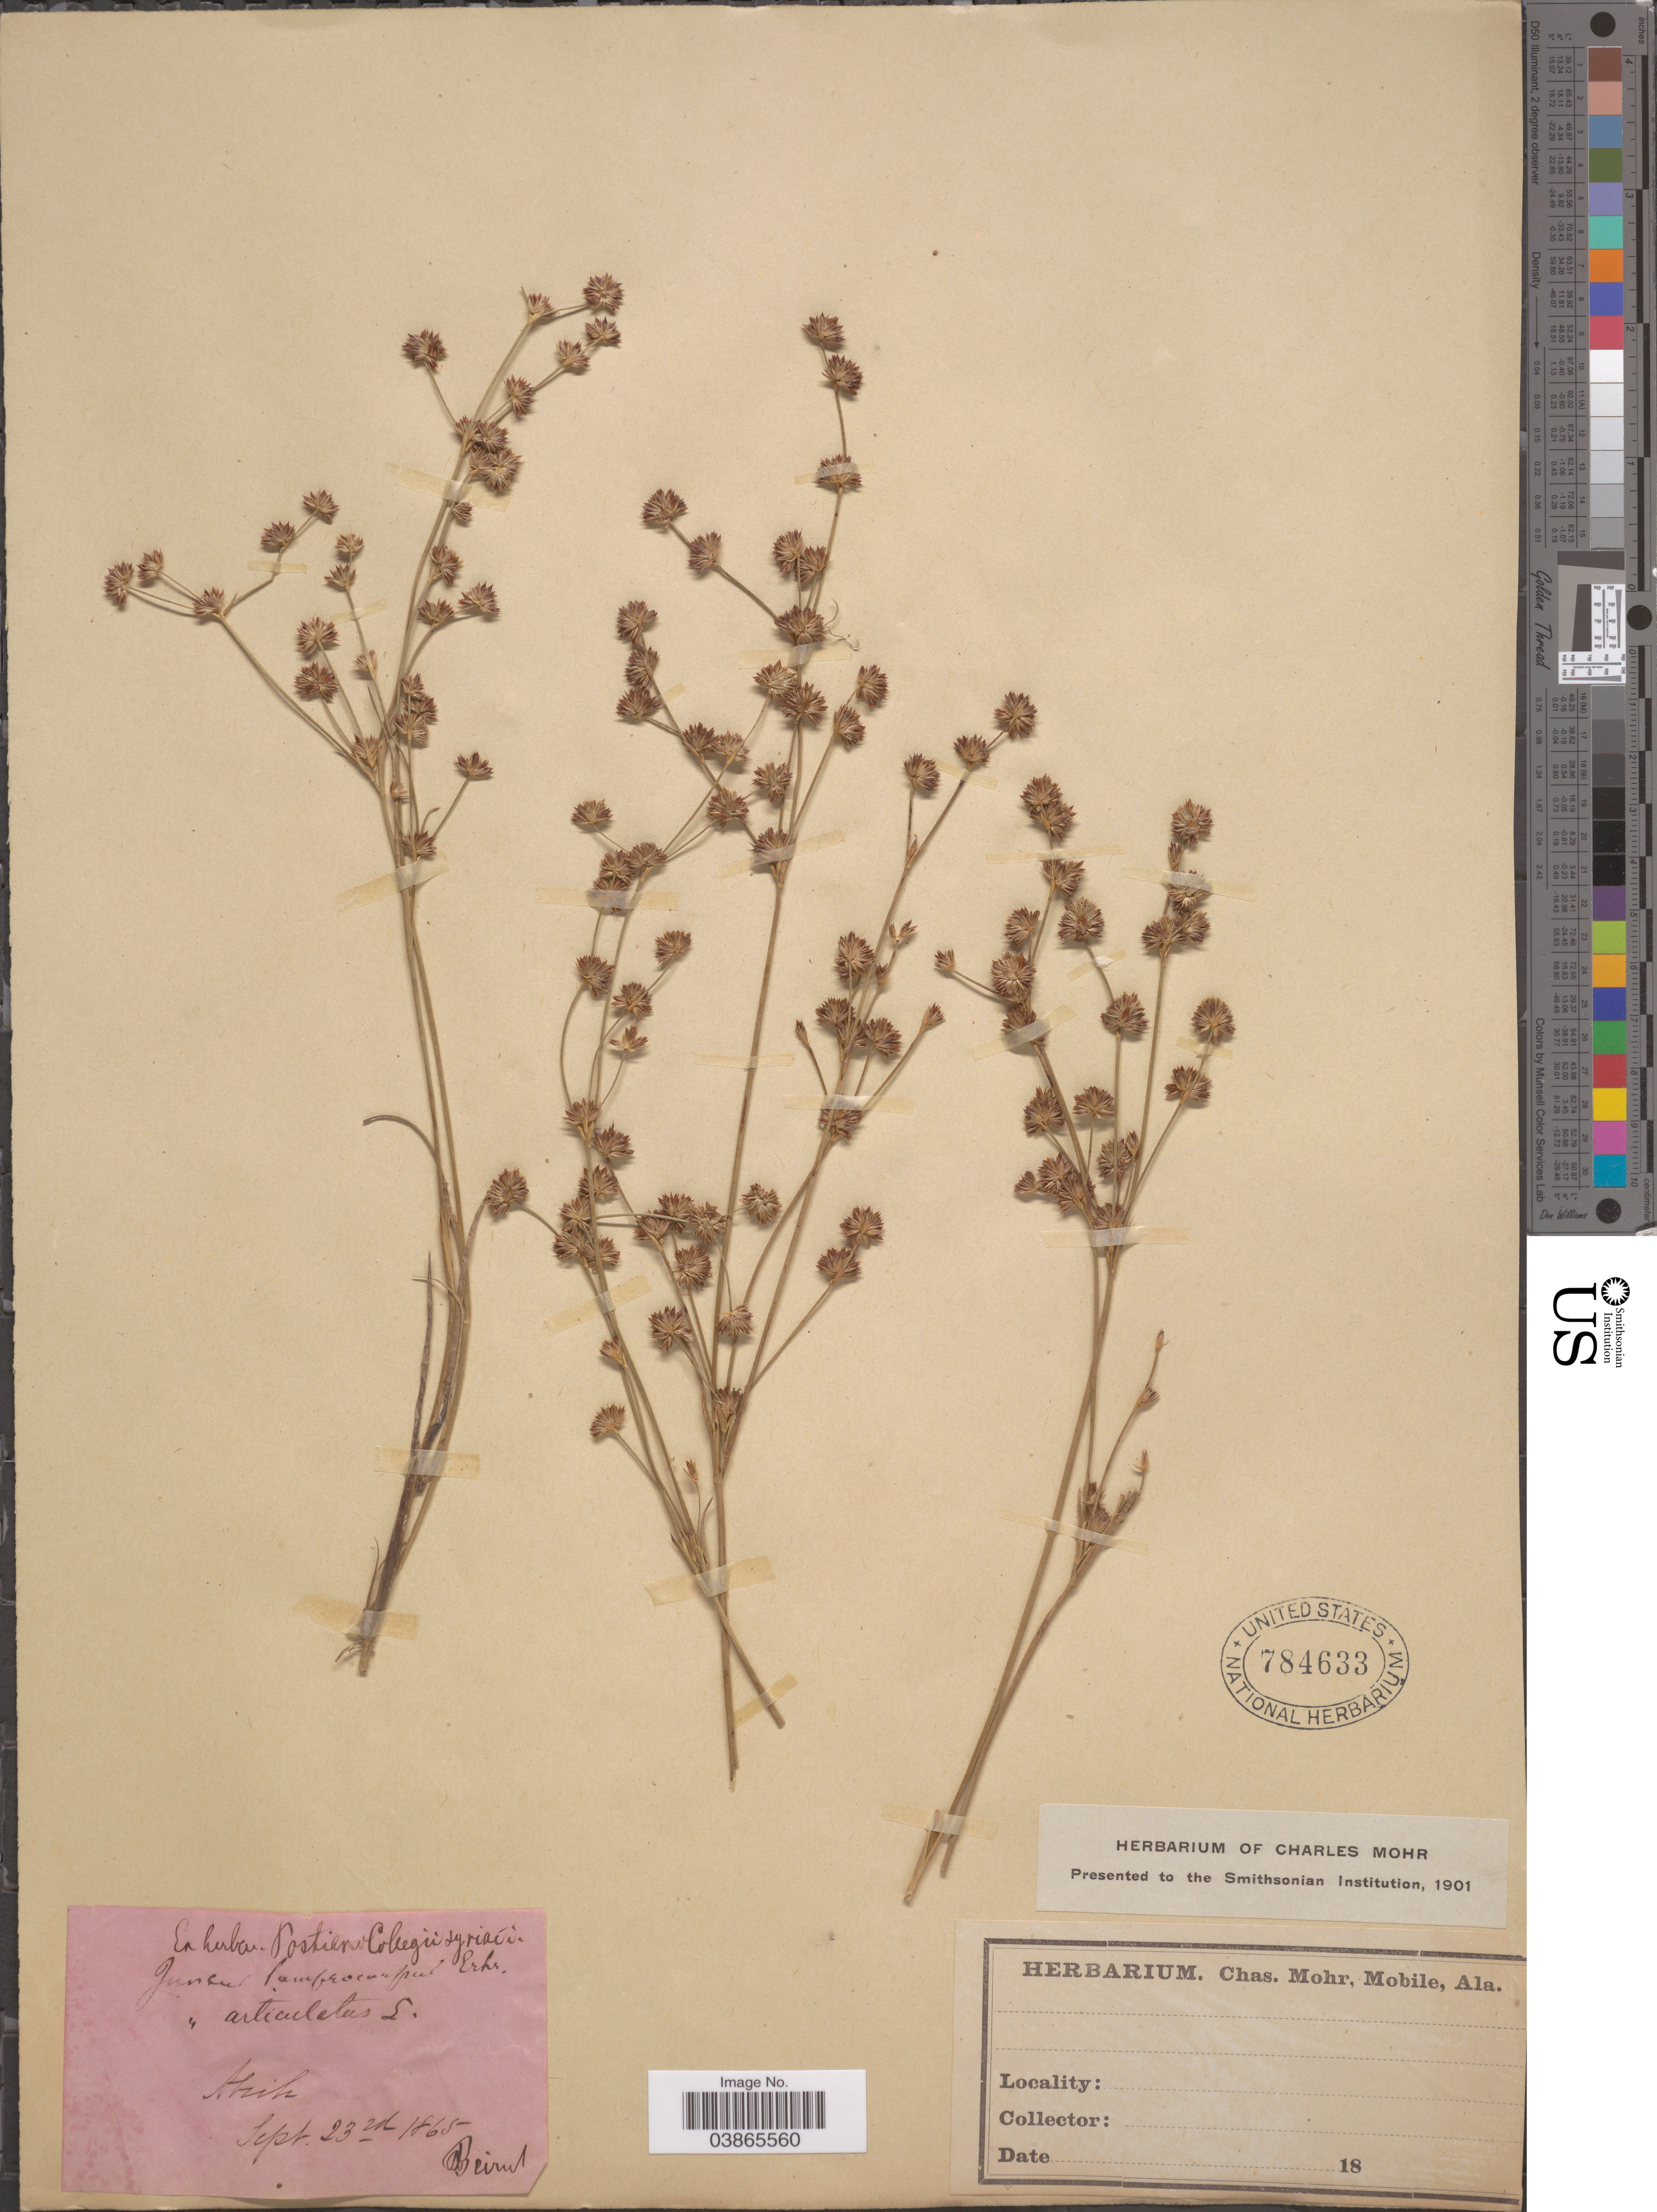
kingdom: Plantae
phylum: Tracheophyta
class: Liliopsida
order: Poales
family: Juncaceae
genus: Juncus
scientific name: Juncus lampocarpus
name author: Ehrh.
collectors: Ex Herb. Postien Collegii Syriaca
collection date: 1865-09-23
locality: Abich. [interpreted]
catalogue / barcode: US 784633